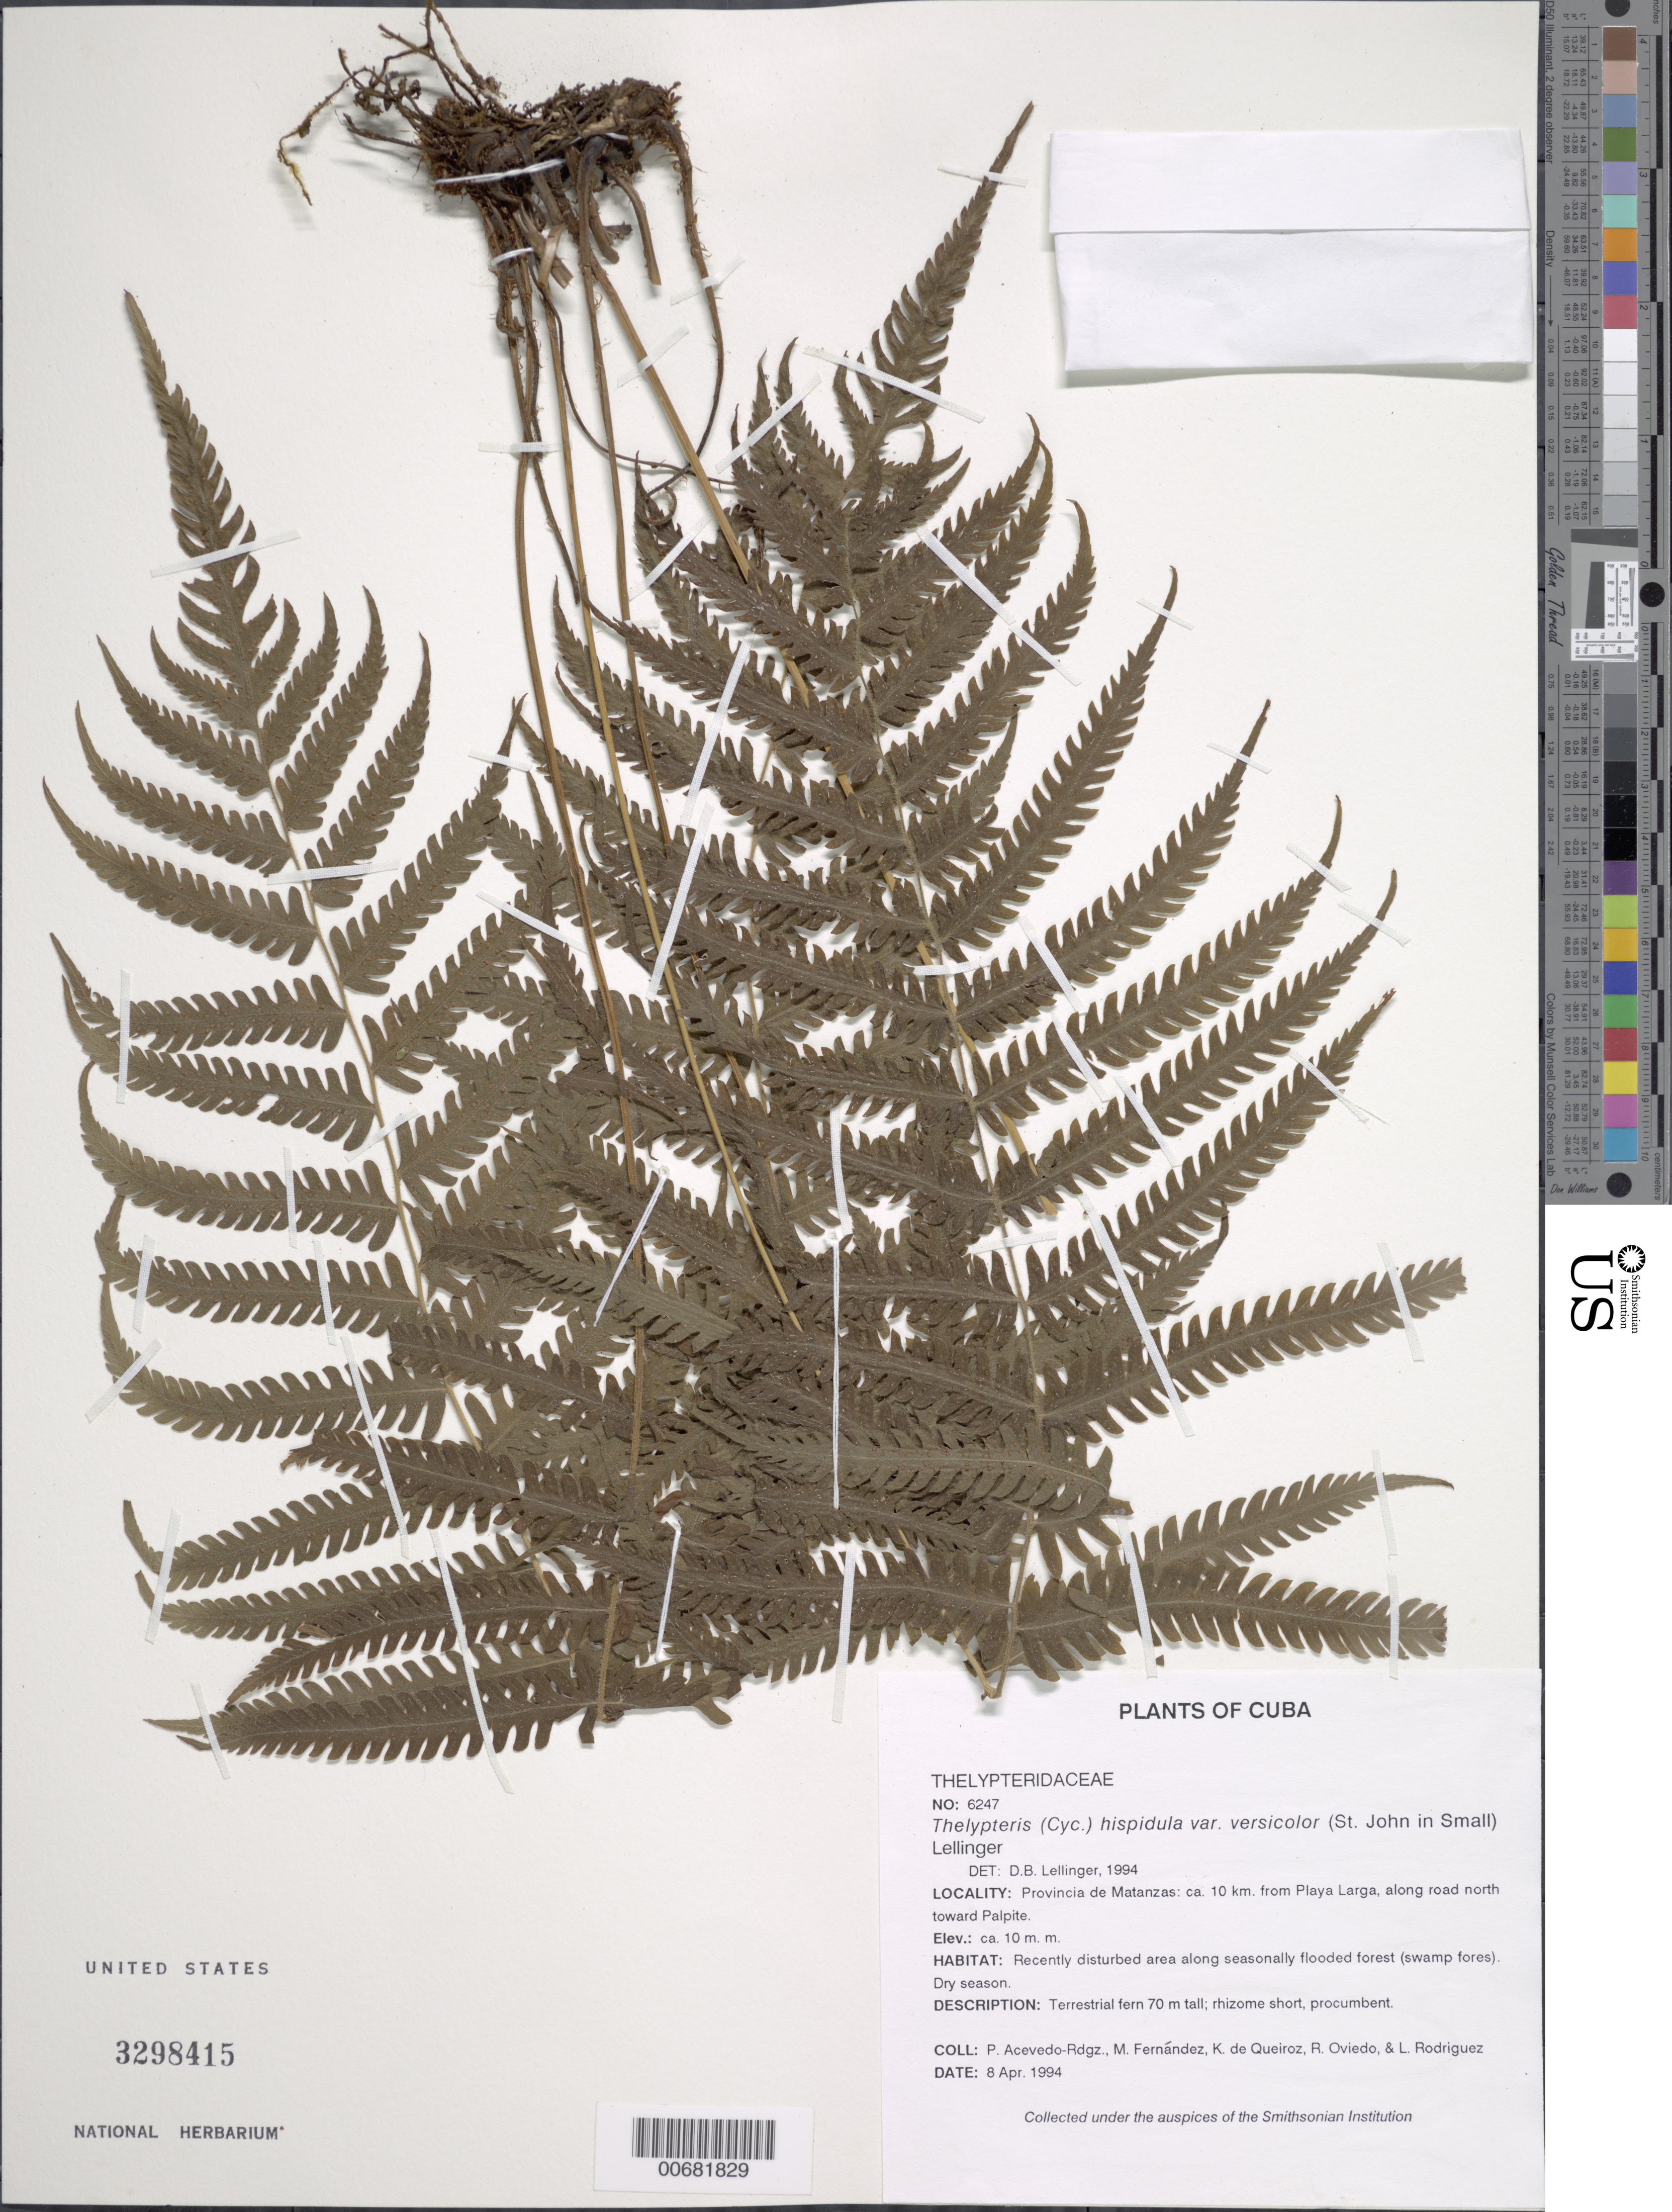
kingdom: Plantae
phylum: Tracheophyta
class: Polypodiopsida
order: Polypodiales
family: Thelypteridaceae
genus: Christella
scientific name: Christella hispidula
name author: (Decne.) Holttum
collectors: P. Acevedo-Rodr., M. Fernández, K. De Queiroz, R. Oviedo & L. Rodriguez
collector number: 6247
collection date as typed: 08 Apr 1994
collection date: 1994-04-08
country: Cuba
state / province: Matanzas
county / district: Municipio de Ciénaga de Zapata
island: Cuba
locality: Approx. 10 km from Playa Larga, along the road going north towards Palpite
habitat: Recently disturbed area along seasonally flooded forest (swamp fores). Dry season.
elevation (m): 10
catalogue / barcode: US 3298415